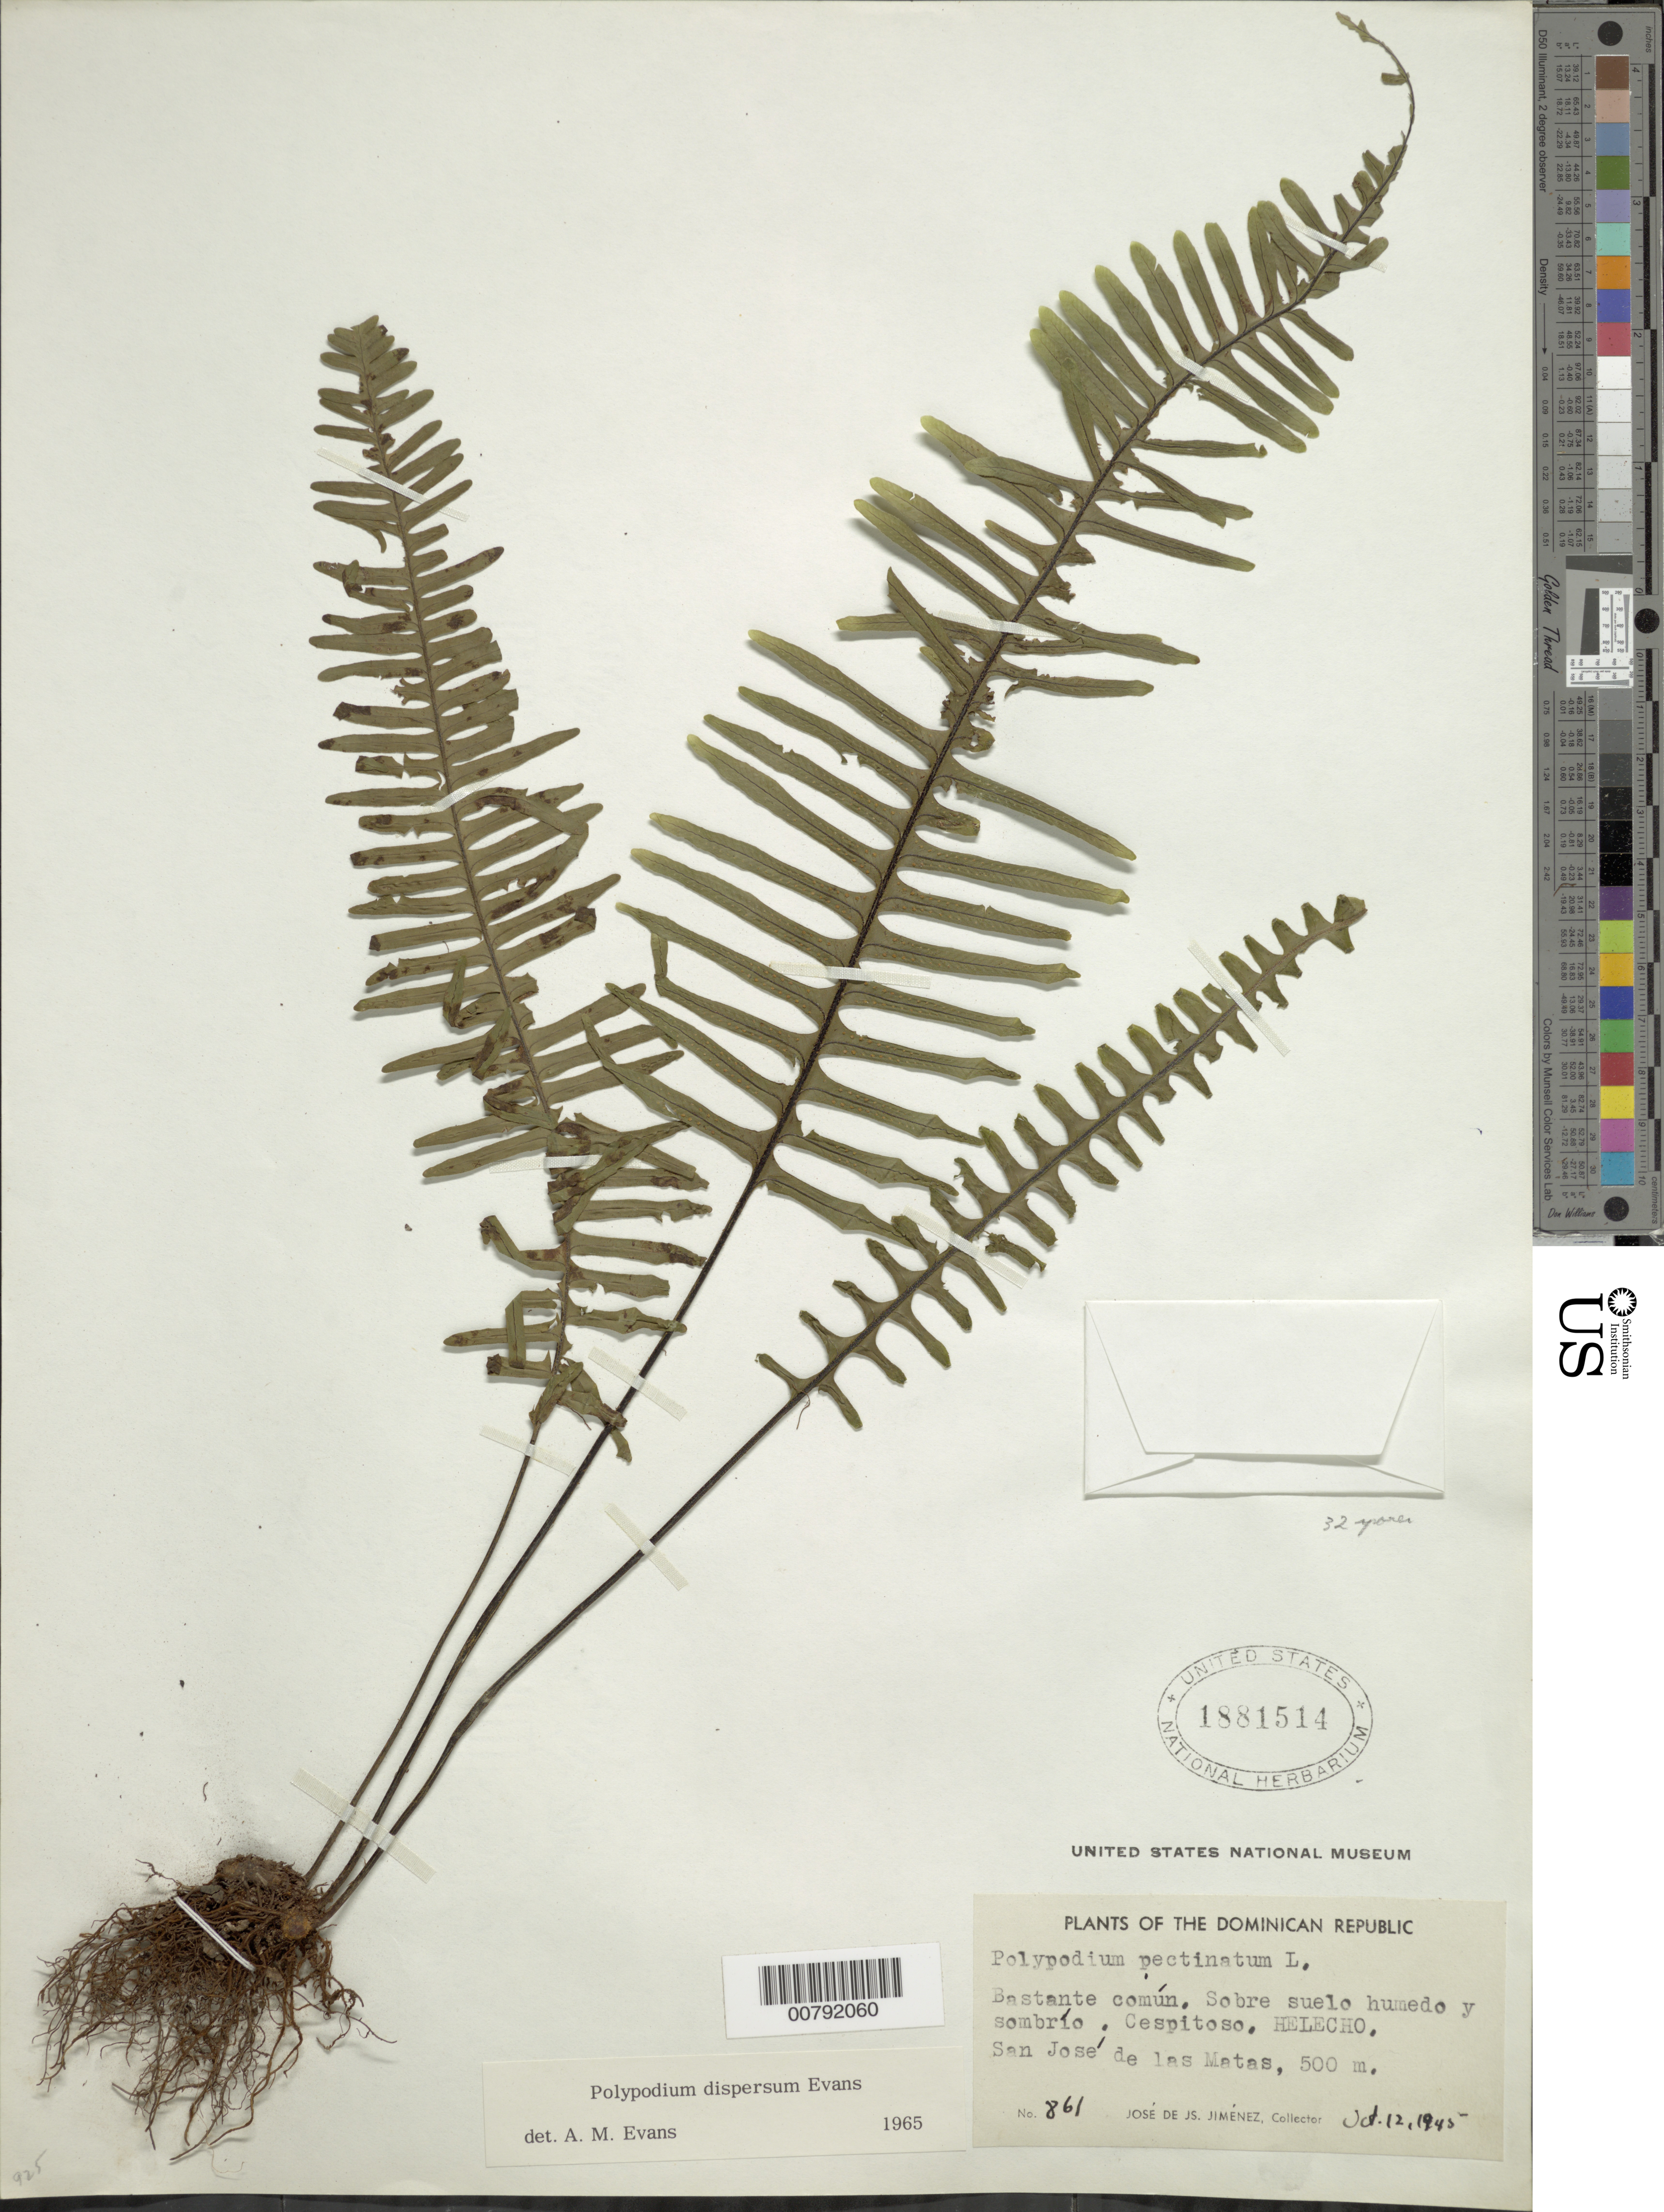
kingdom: Plantae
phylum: Tracheophyta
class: Polypodiopsida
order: Polypodiales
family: Polypodiaceae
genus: Pecluma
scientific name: Pecluma dispersa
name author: (A.M. Evans) M.G. Price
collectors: J. J. Jiménez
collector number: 861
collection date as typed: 12 Mar 1945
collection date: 1945-03-12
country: Dominican Republic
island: Hispaniola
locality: San José de las Matas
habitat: Sobre suelo humedo y sombrío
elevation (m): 500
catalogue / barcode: US 1881514